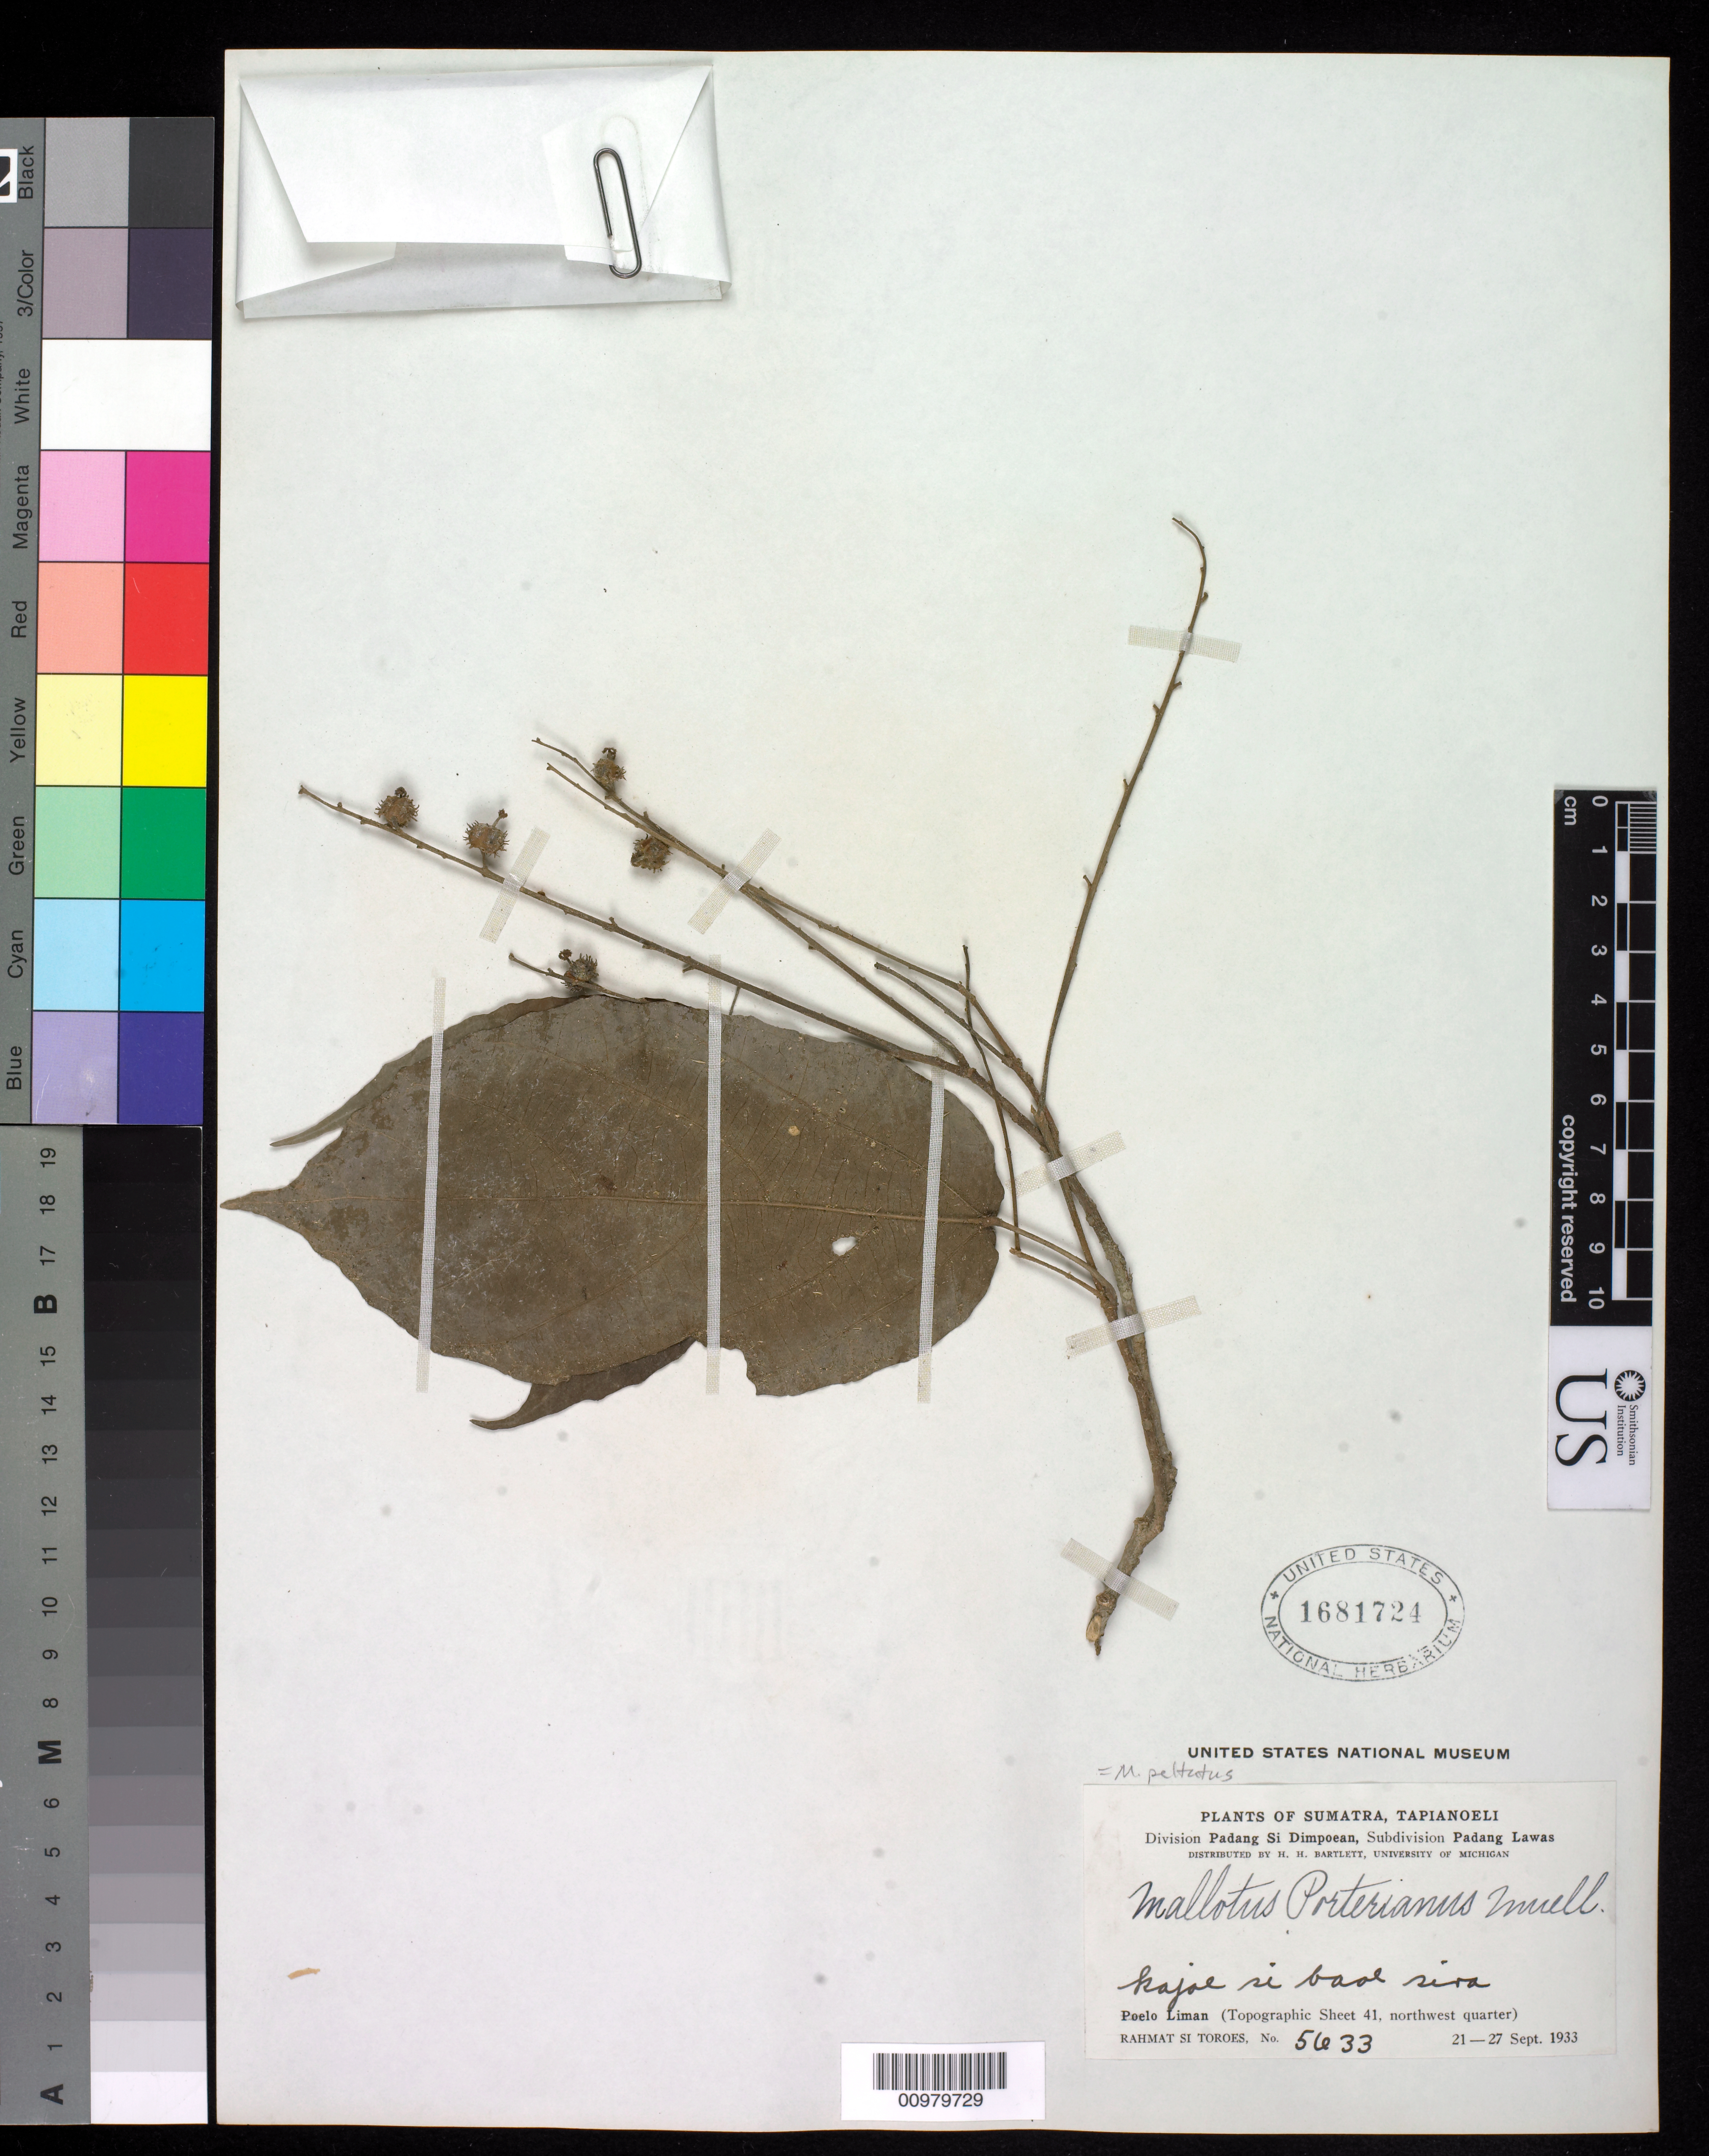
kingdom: Plantae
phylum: Tracheophyta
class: Magnoliopsida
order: Malpighiales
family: Euphorbiaceae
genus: Mallotus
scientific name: Mallotus peltatus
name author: (Geiseler) Müll. Arg.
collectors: Rahmat Si Boeea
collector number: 5633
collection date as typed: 21 Sep 1933 to 27 Sep 1933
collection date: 1933-09-21/1933-09-27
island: Island Unknown or uncertain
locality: Topographic Sheet 41, northwest quadrant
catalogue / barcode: US 1681724